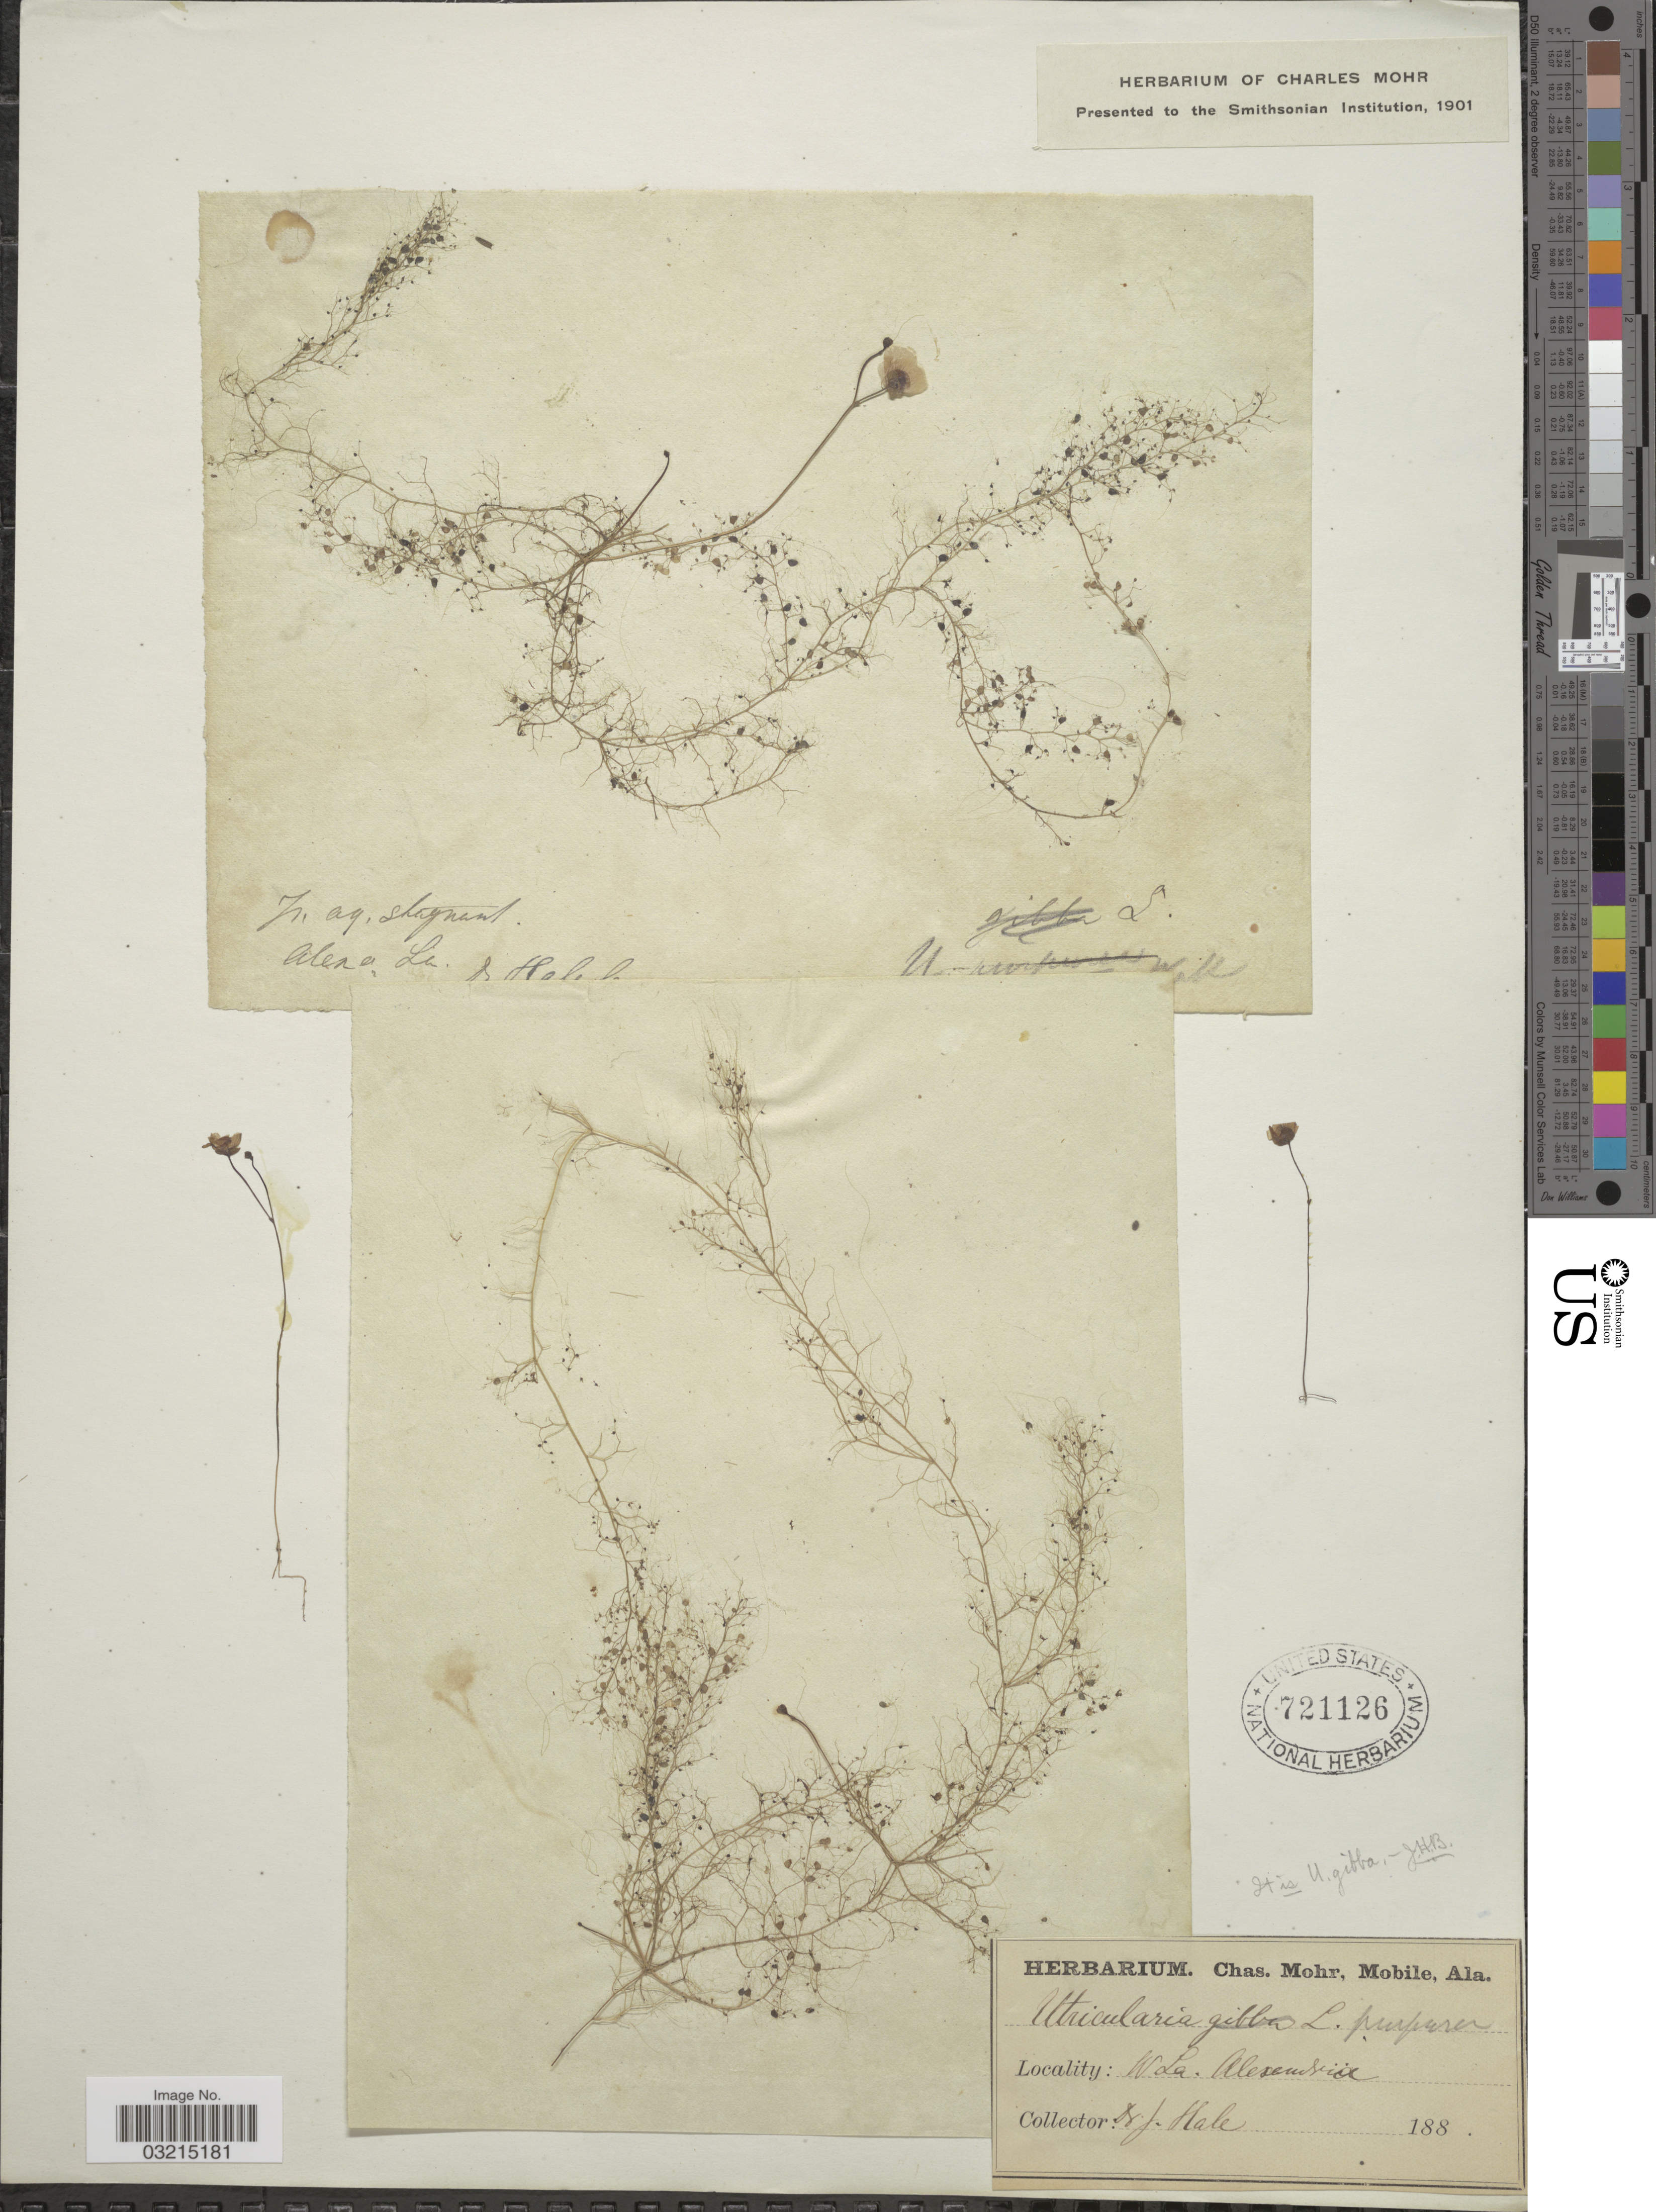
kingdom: Plantae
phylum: Tracheophyta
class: Magnoliopsida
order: Lamiales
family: Lentibulariaceae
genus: Utricularia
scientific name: Utricularia gibba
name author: L.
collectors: J. Hale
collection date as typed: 188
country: United States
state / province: Louisiana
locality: W. La. Alexandria.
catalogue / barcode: US 721126